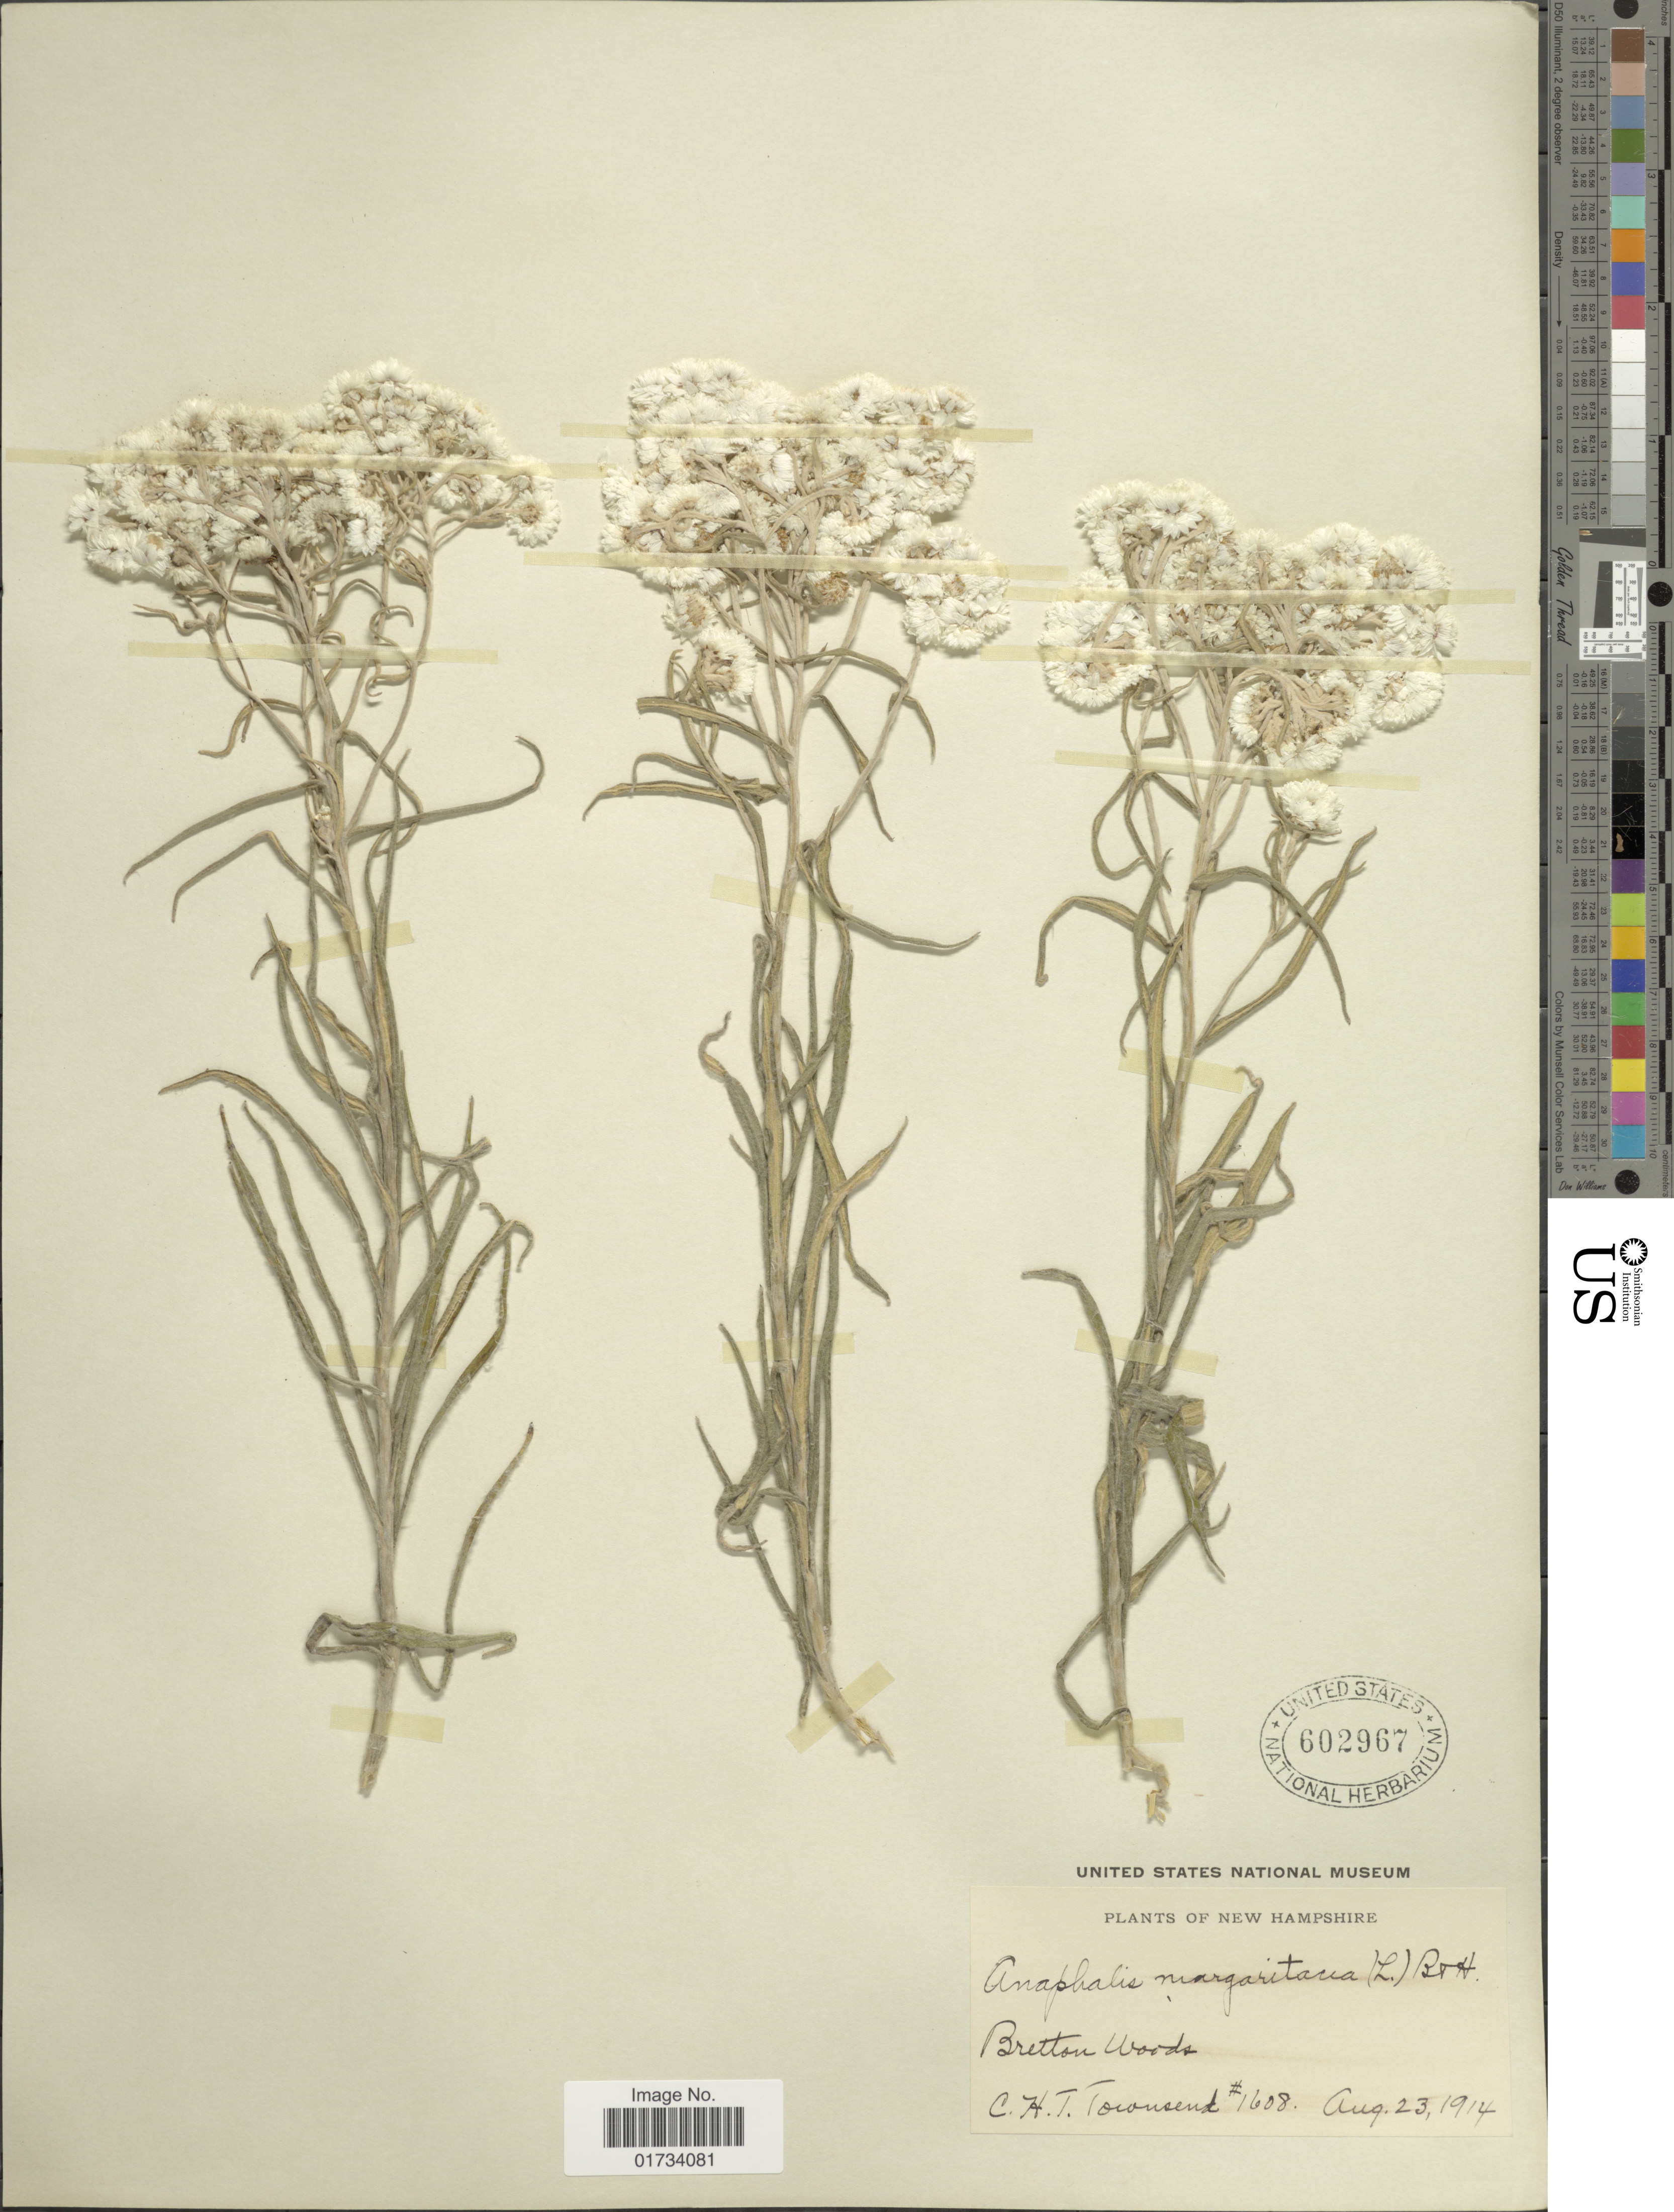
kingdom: Plantae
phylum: Tracheophyta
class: Magnoliopsida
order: Asterales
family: Asteraceae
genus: Anaphalis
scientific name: Anaphalis margaritacea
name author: (L.) Benth. & Hook. f.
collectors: C. H. T. Townsend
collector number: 1608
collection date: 1914-08-23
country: United States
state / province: New Hampshire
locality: Bretton Woods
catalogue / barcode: US 602967